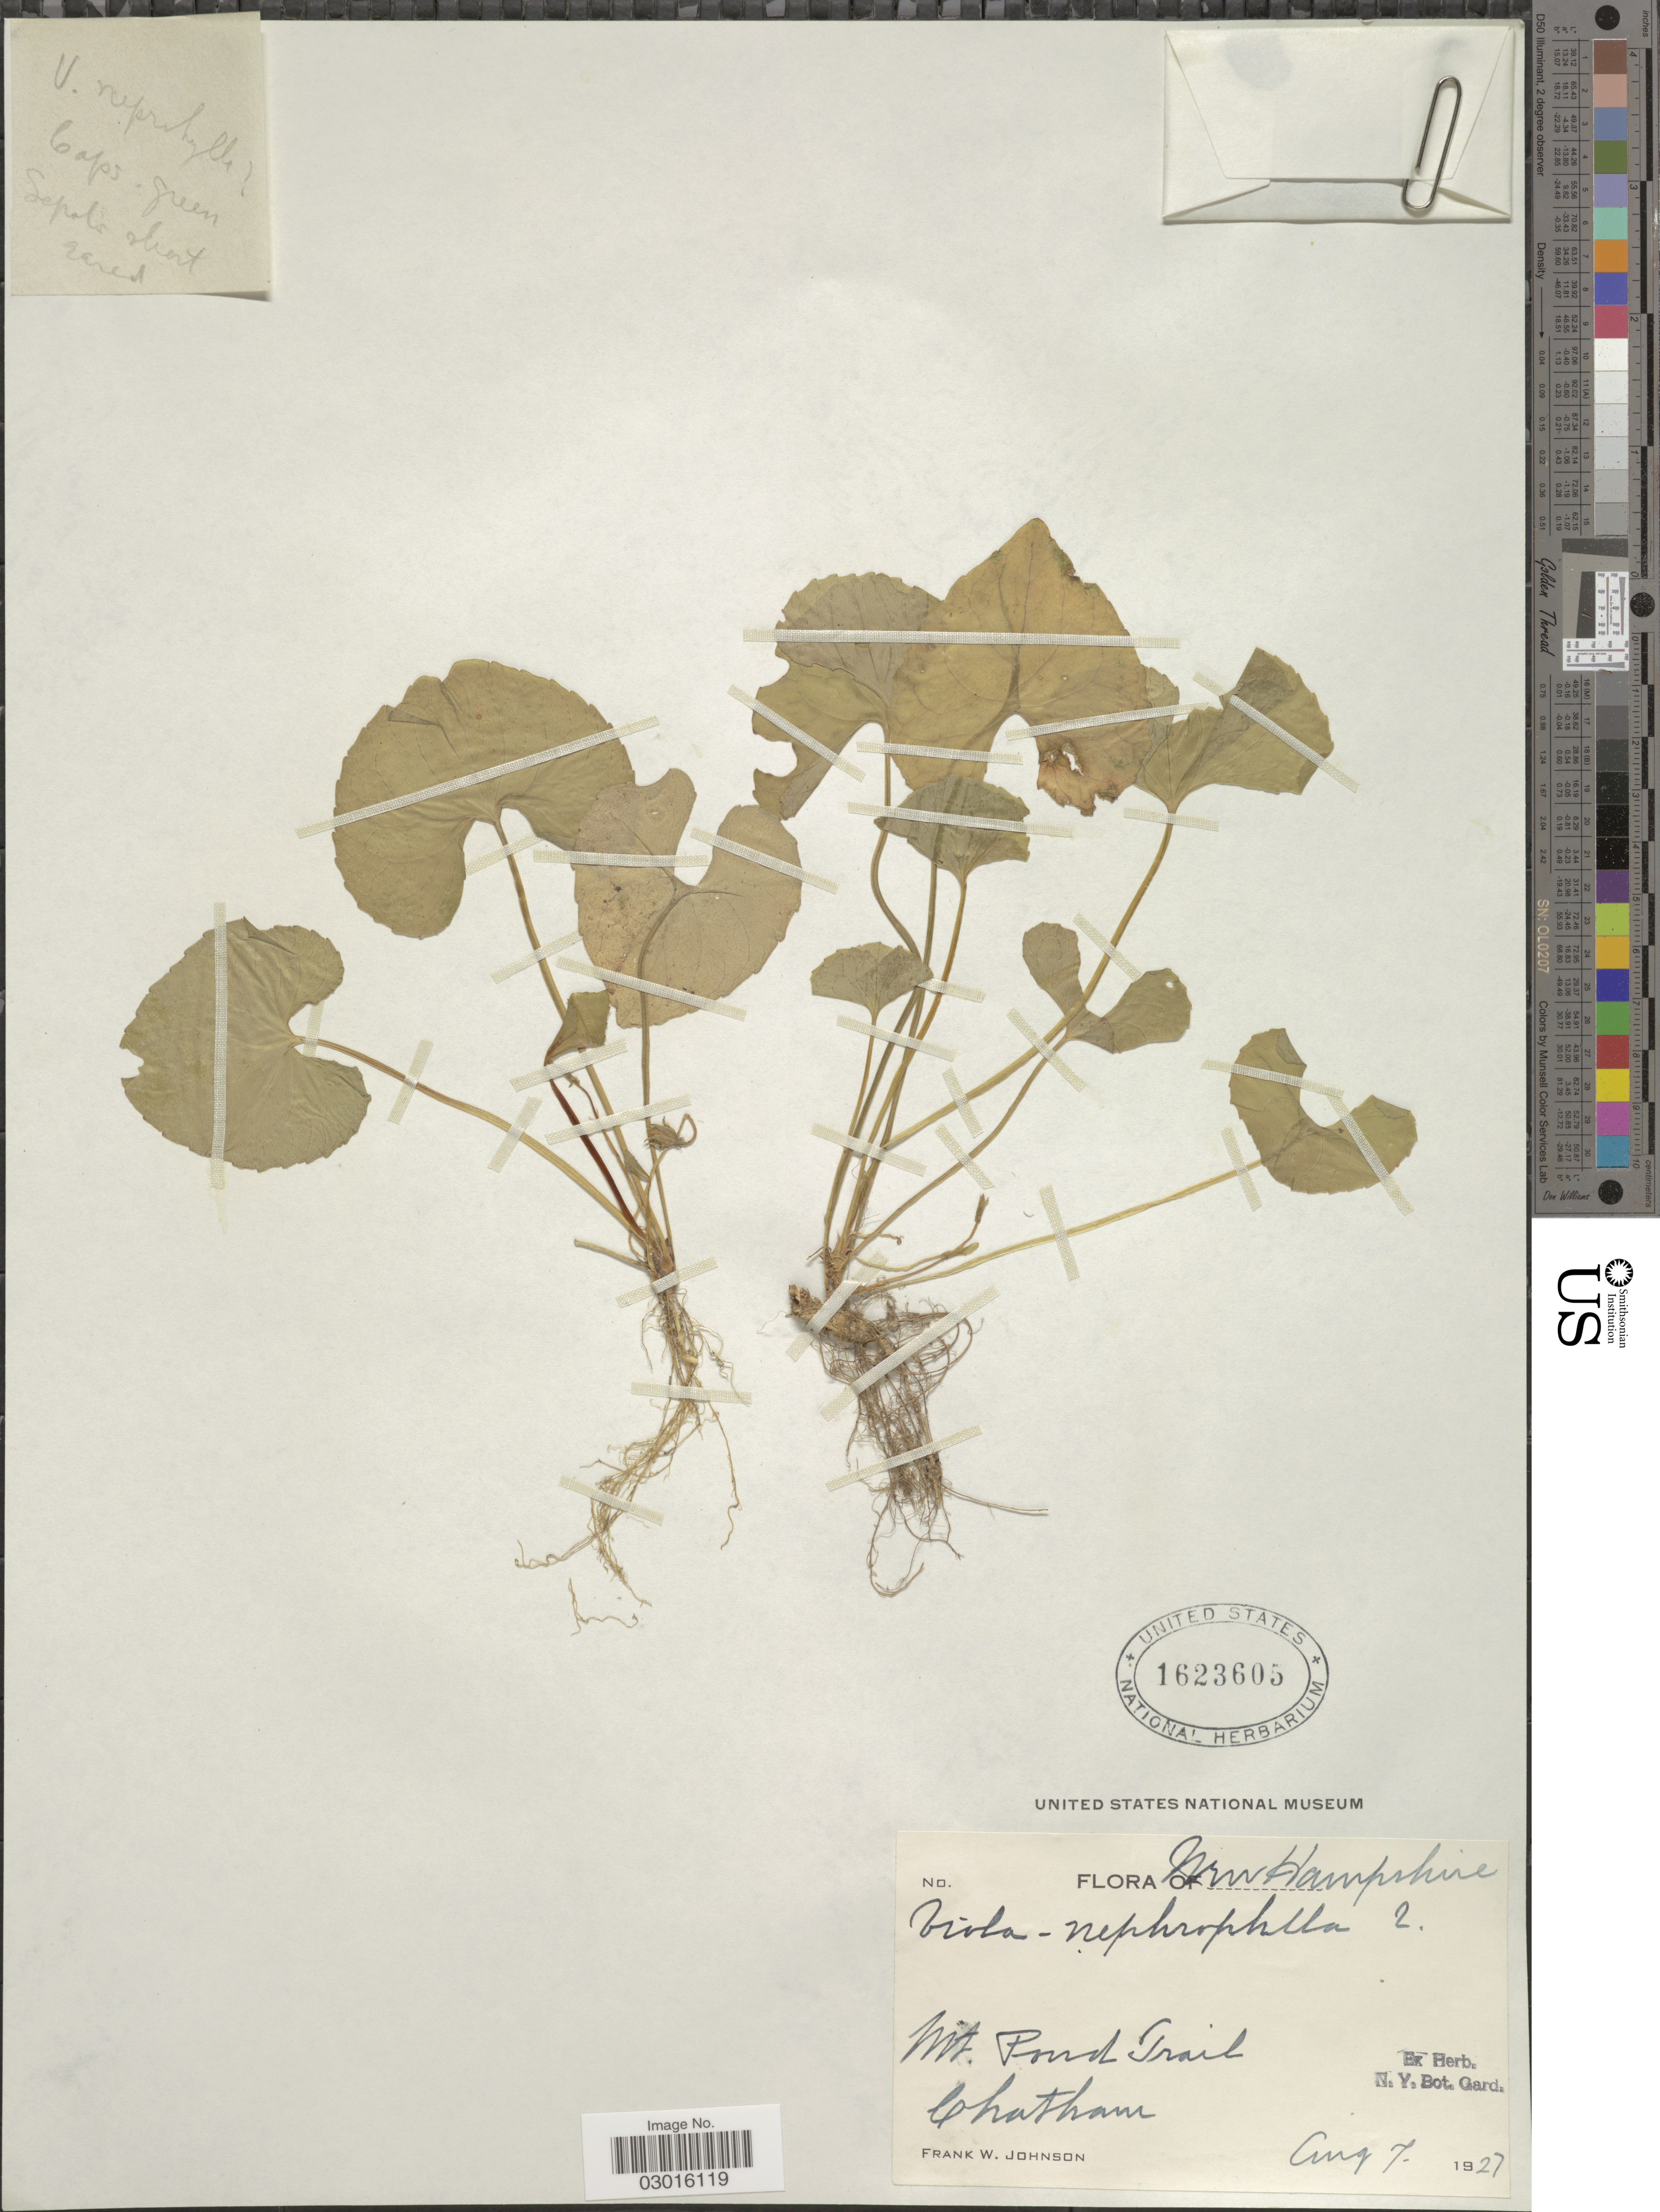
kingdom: Plantae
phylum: Tracheophyta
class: Magnoliopsida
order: Malpighiales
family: Violaceae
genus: Viola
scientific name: Viola nephrophylla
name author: Greene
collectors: F. W. Johnson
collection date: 1927-08-07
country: United States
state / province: New Hampshire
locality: Mt. Pond Trail, Chatham.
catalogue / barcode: US 1623605